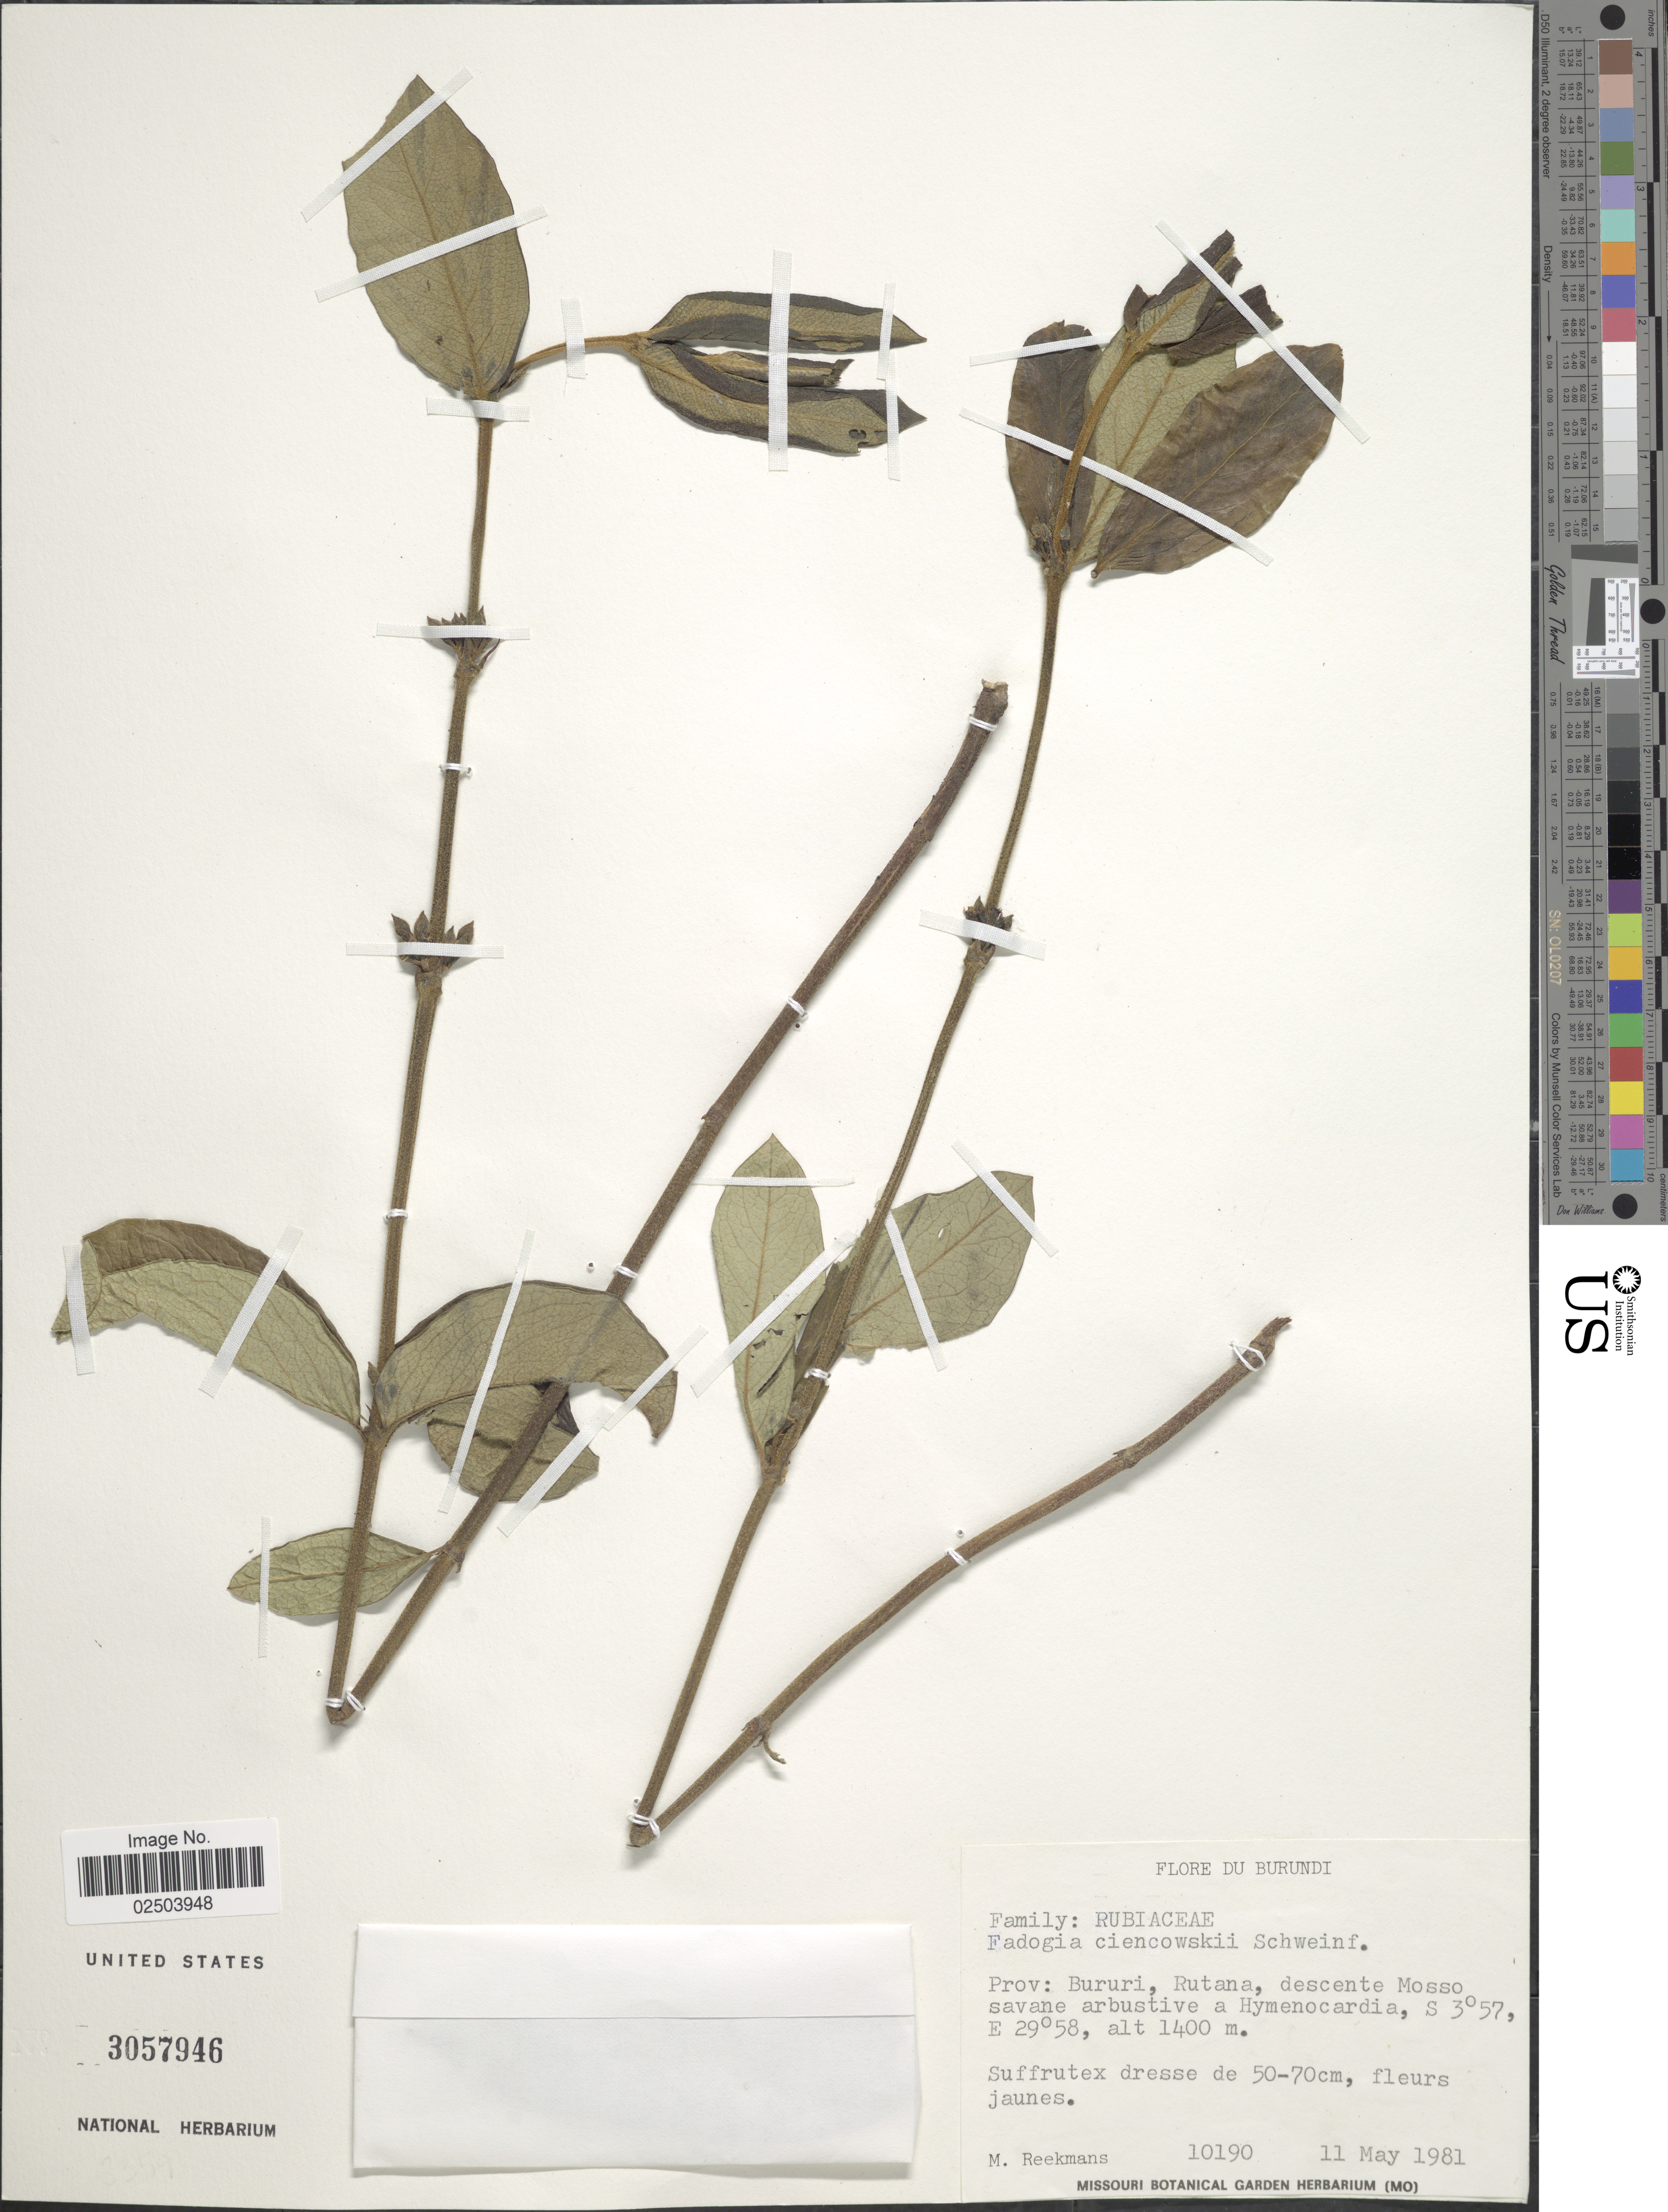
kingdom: Plantae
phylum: Tracheophyta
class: Magnoliopsida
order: Gentianales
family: Rubiaceae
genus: Fadogia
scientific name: Fadogia cienkoswkii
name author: Schweinf.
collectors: M. Reekmans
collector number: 10190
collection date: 1981-05-11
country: Burundi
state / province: Bururi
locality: Prov: Bururi, Rutana, descente Mosso savane arbustive a Hymenocardia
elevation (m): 1400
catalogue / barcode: US 3057946